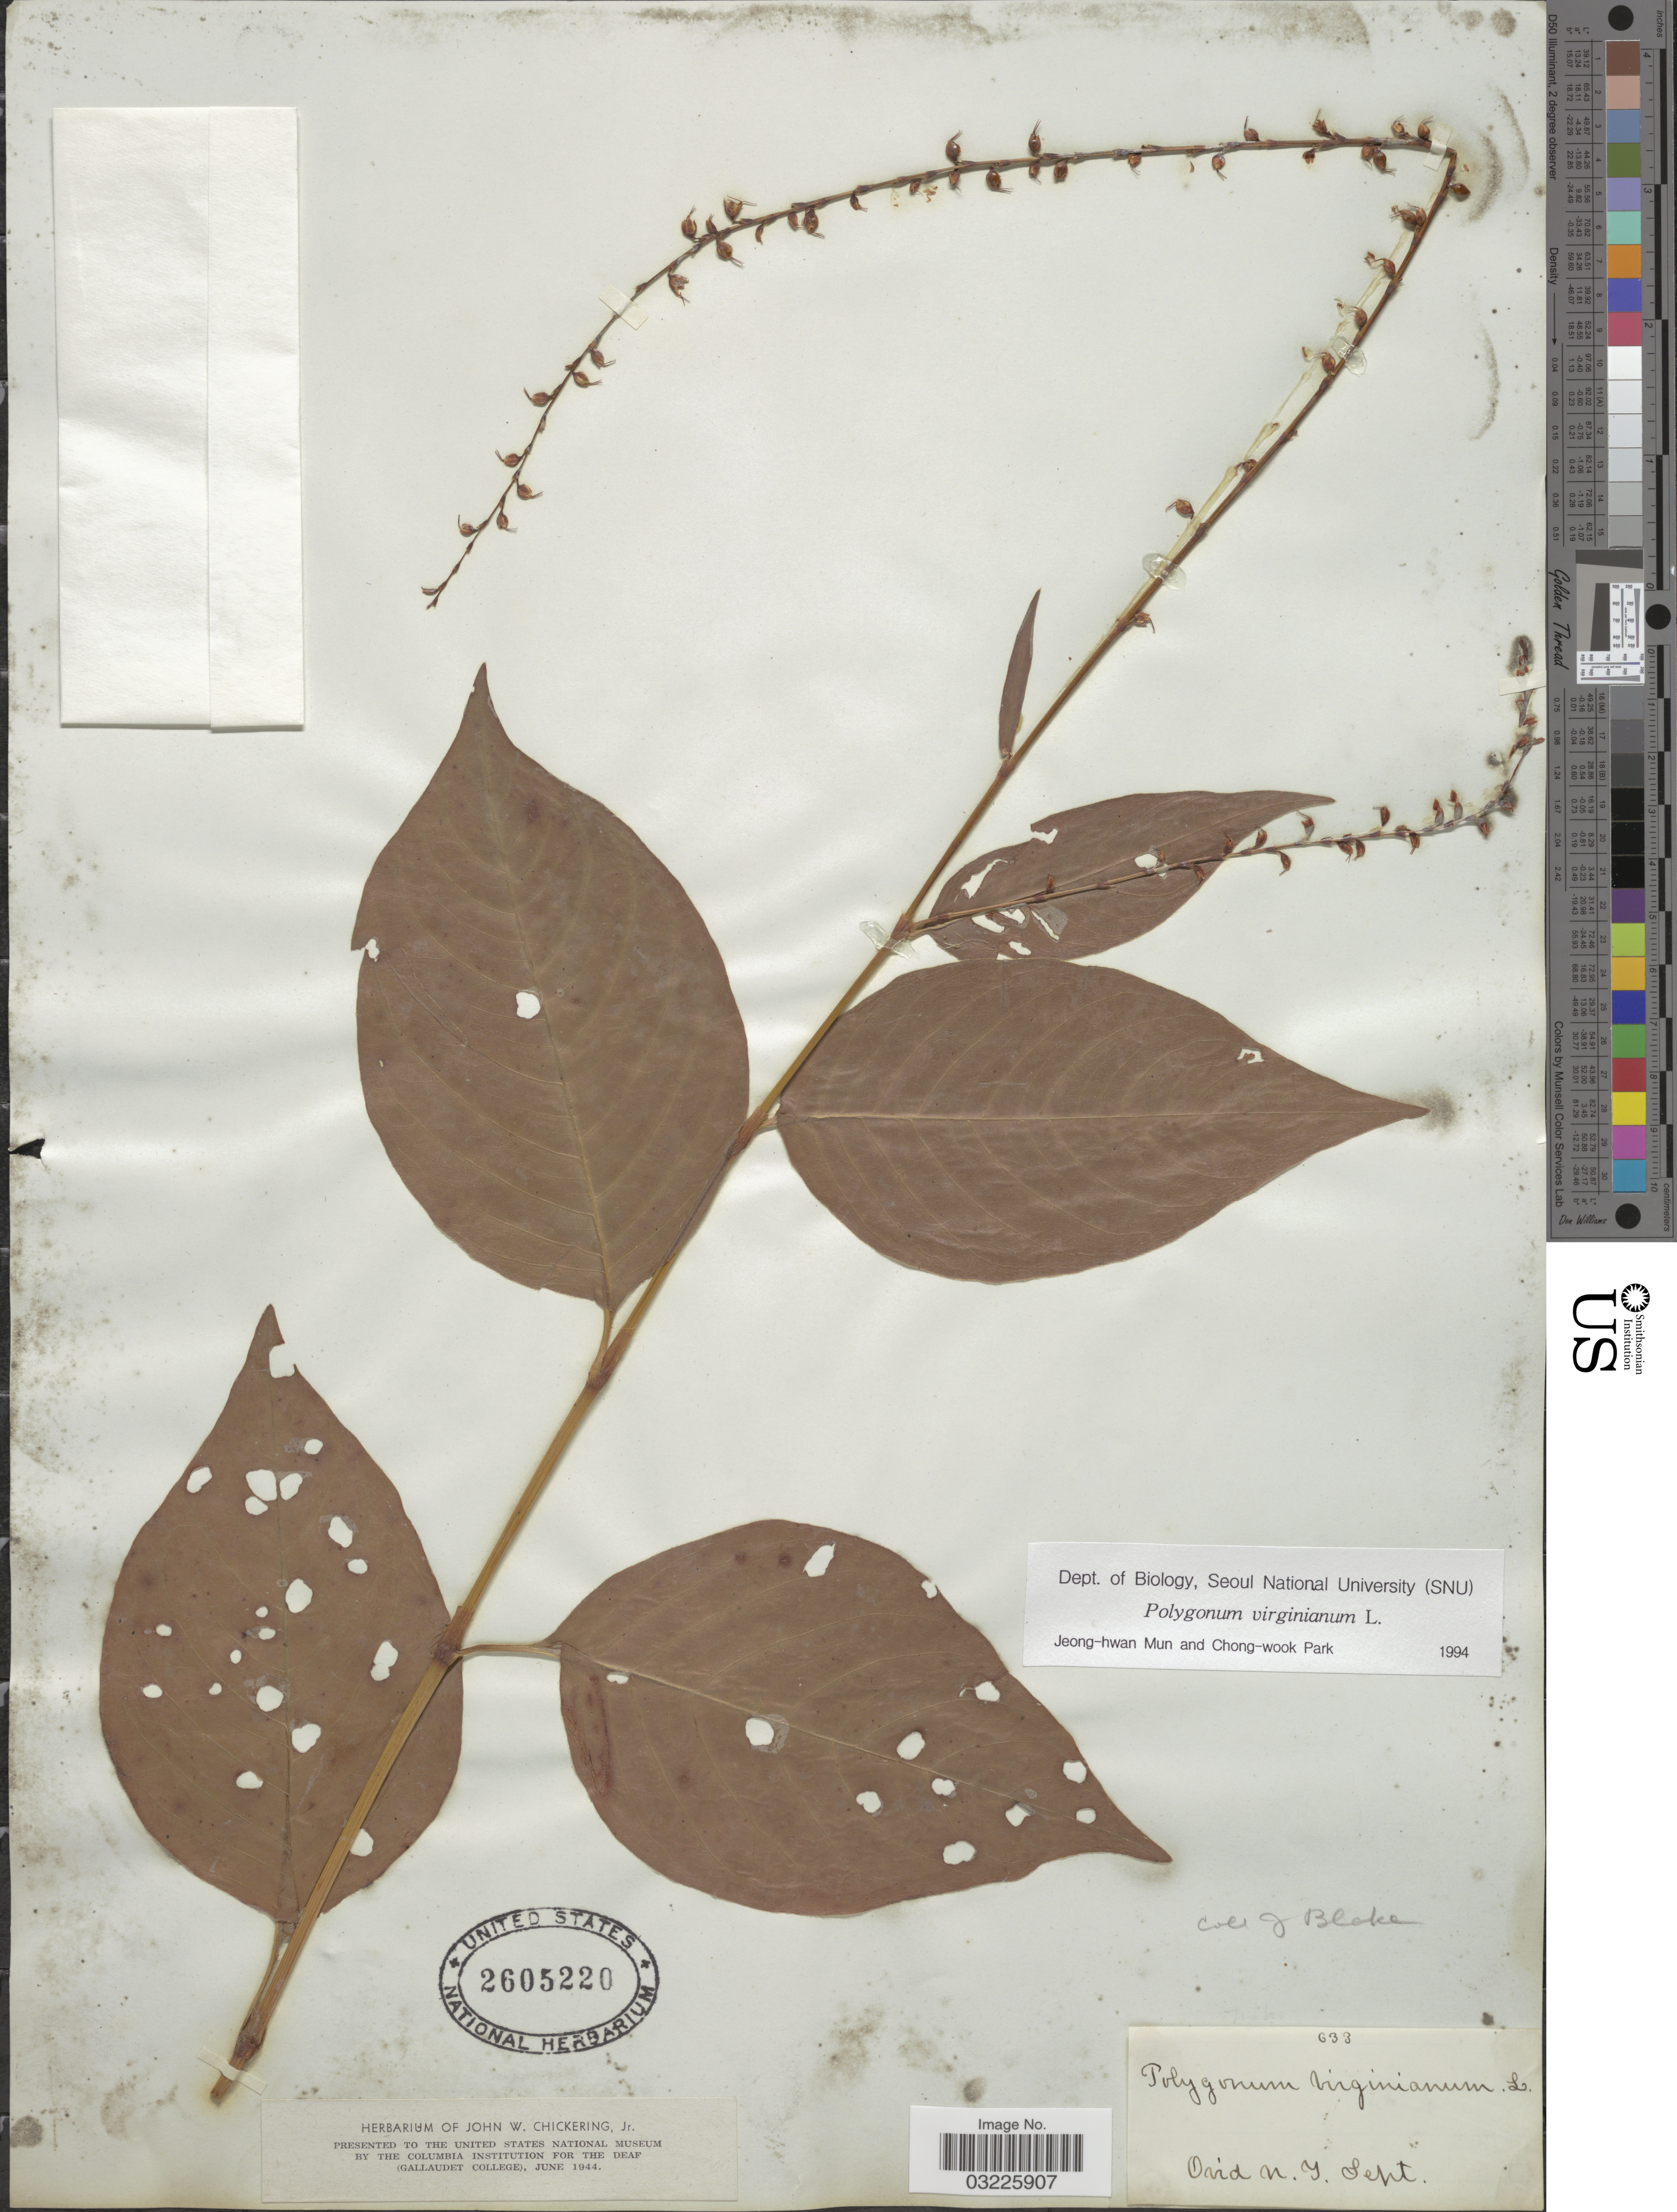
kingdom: Plantae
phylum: Tracheophyta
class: Magnoliopsida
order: Caryophyllales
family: Polygonaceae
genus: Persicaria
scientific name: Persicaria virginiana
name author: (L.) Gaertn.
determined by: Atha, D. E.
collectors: J. Blake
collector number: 633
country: United States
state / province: New York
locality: Ovid.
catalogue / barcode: US 2605220